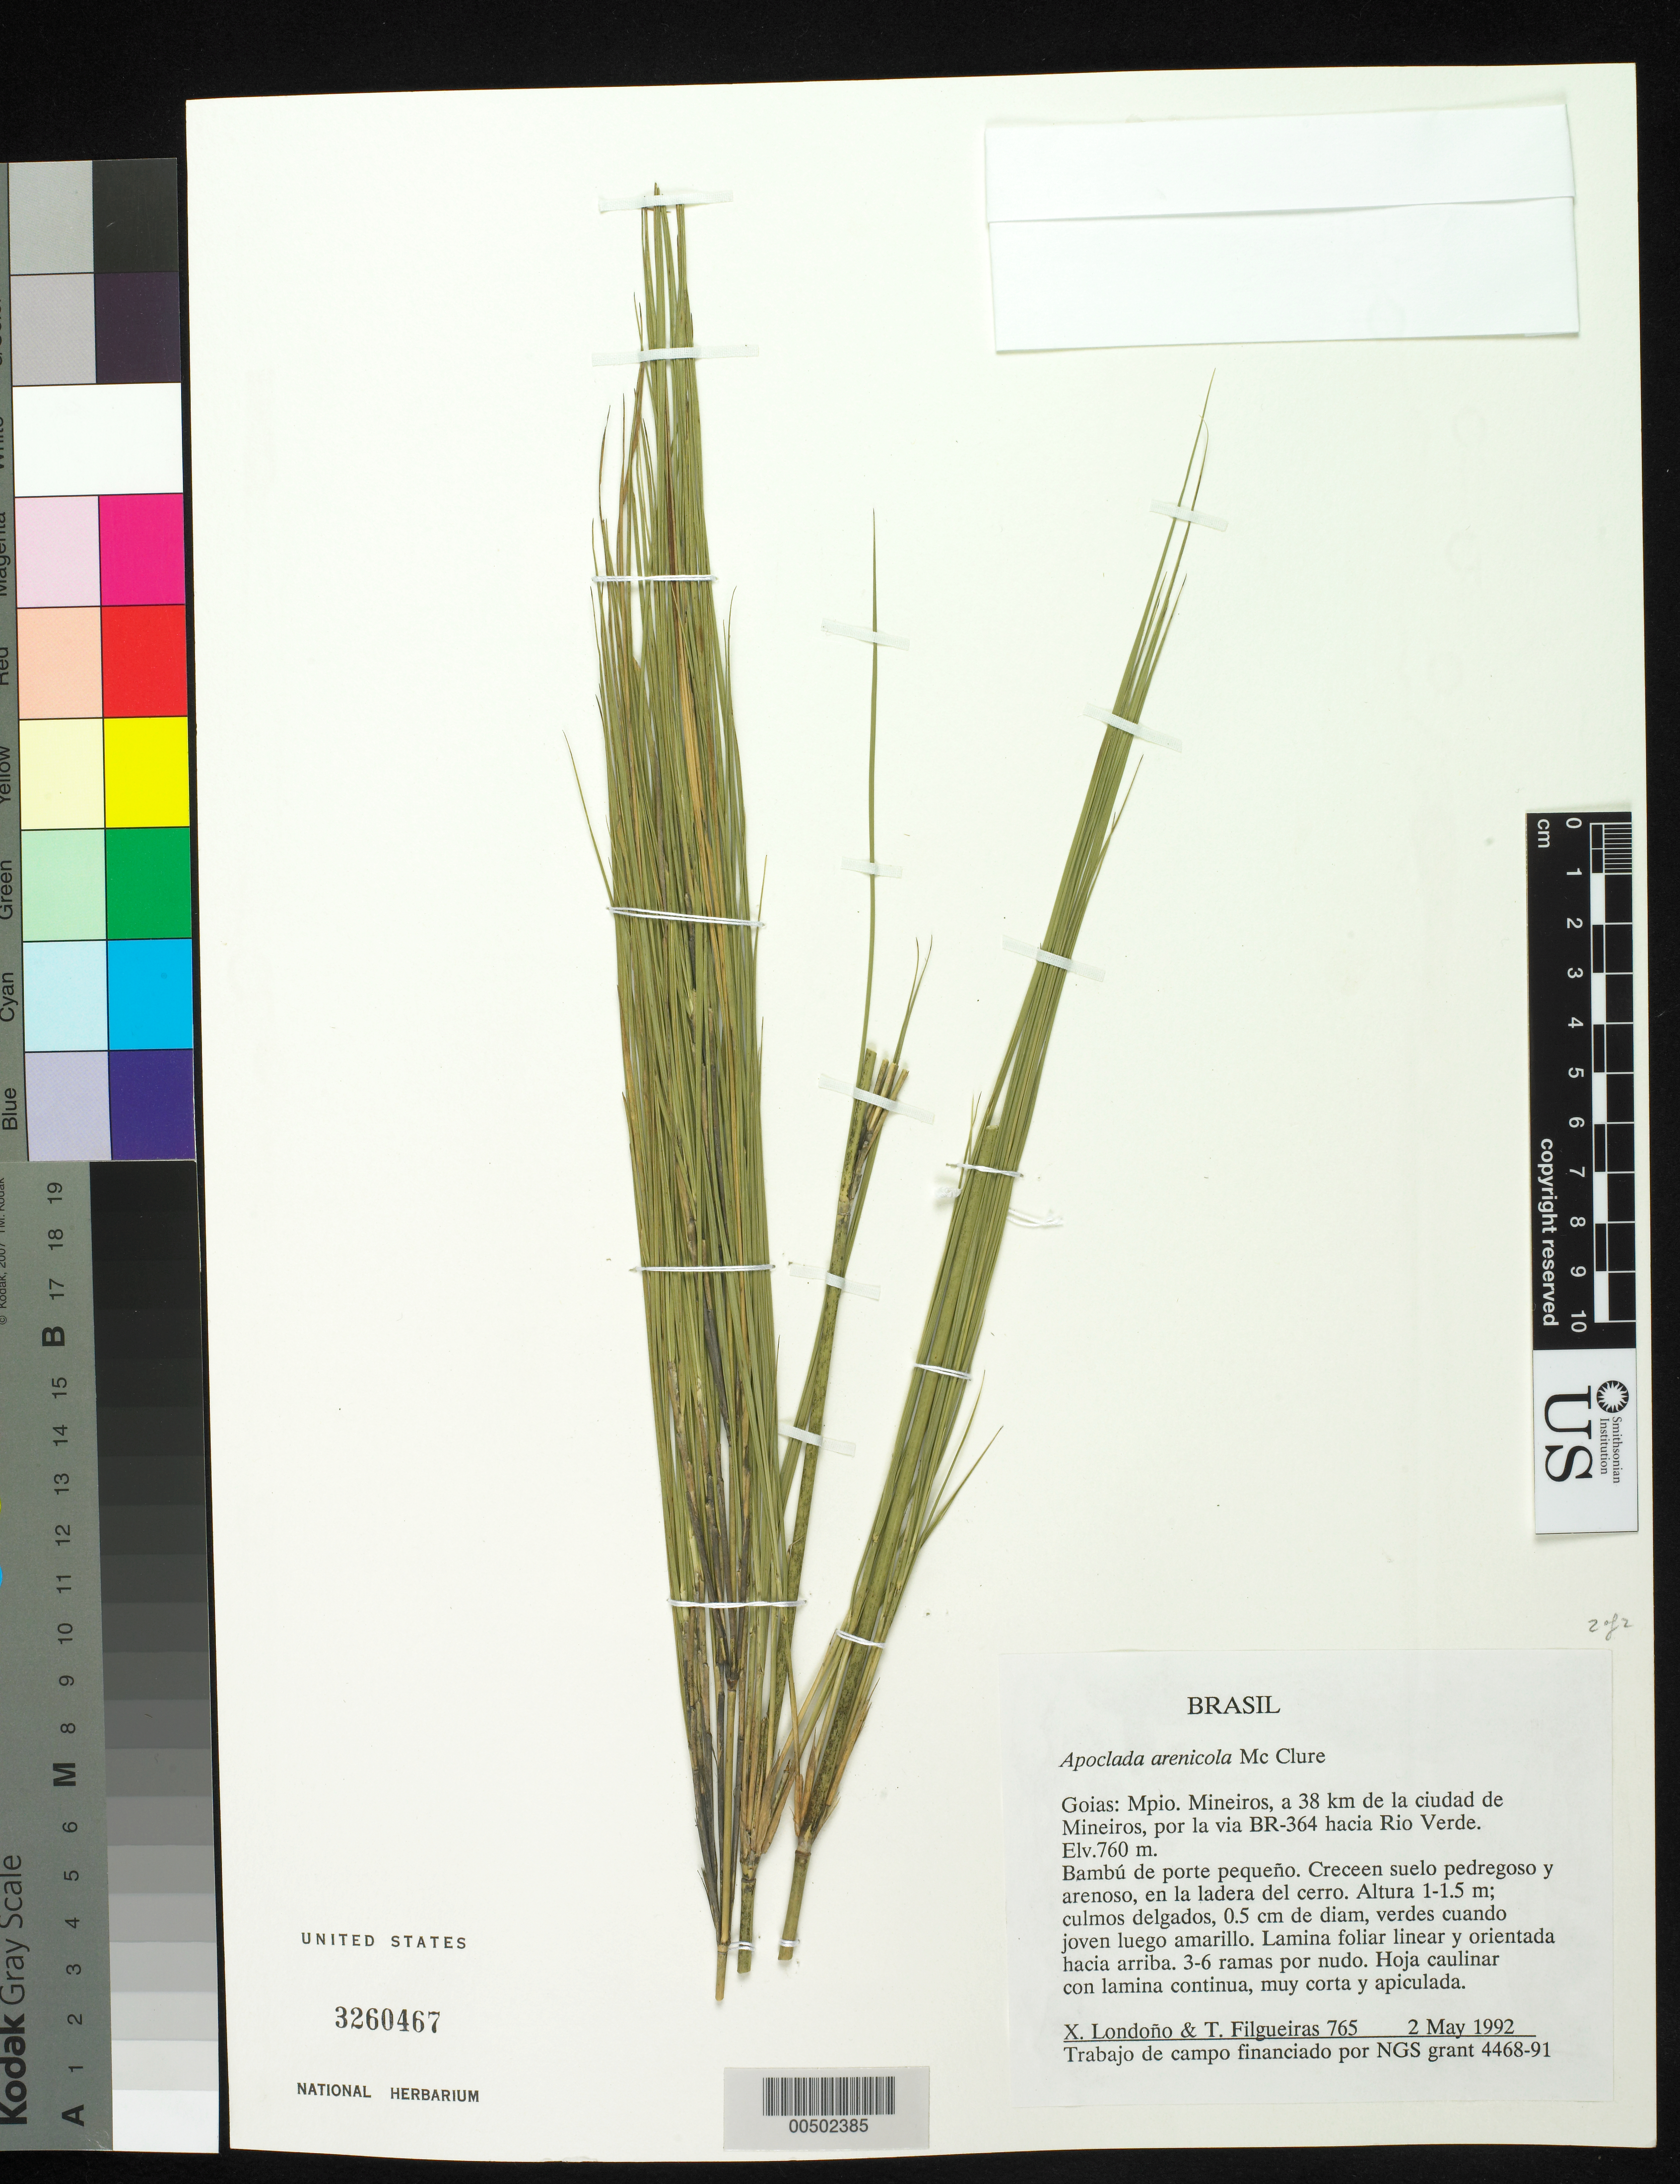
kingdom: Plantae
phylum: Tracheophyta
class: Liliopsida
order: Poales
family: Poaceae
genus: Filgueirasia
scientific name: Filgueirasia arenicola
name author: (McClure) Guala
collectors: X. Londoño & T. S. Filgueiras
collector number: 765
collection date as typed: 02 May 1992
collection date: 1992-05-02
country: Brazil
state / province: Goiás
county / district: Mineiros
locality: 38 km de la cuidad de mineiros, por la via br364 hacia rio verde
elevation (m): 760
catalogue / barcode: US 3260467